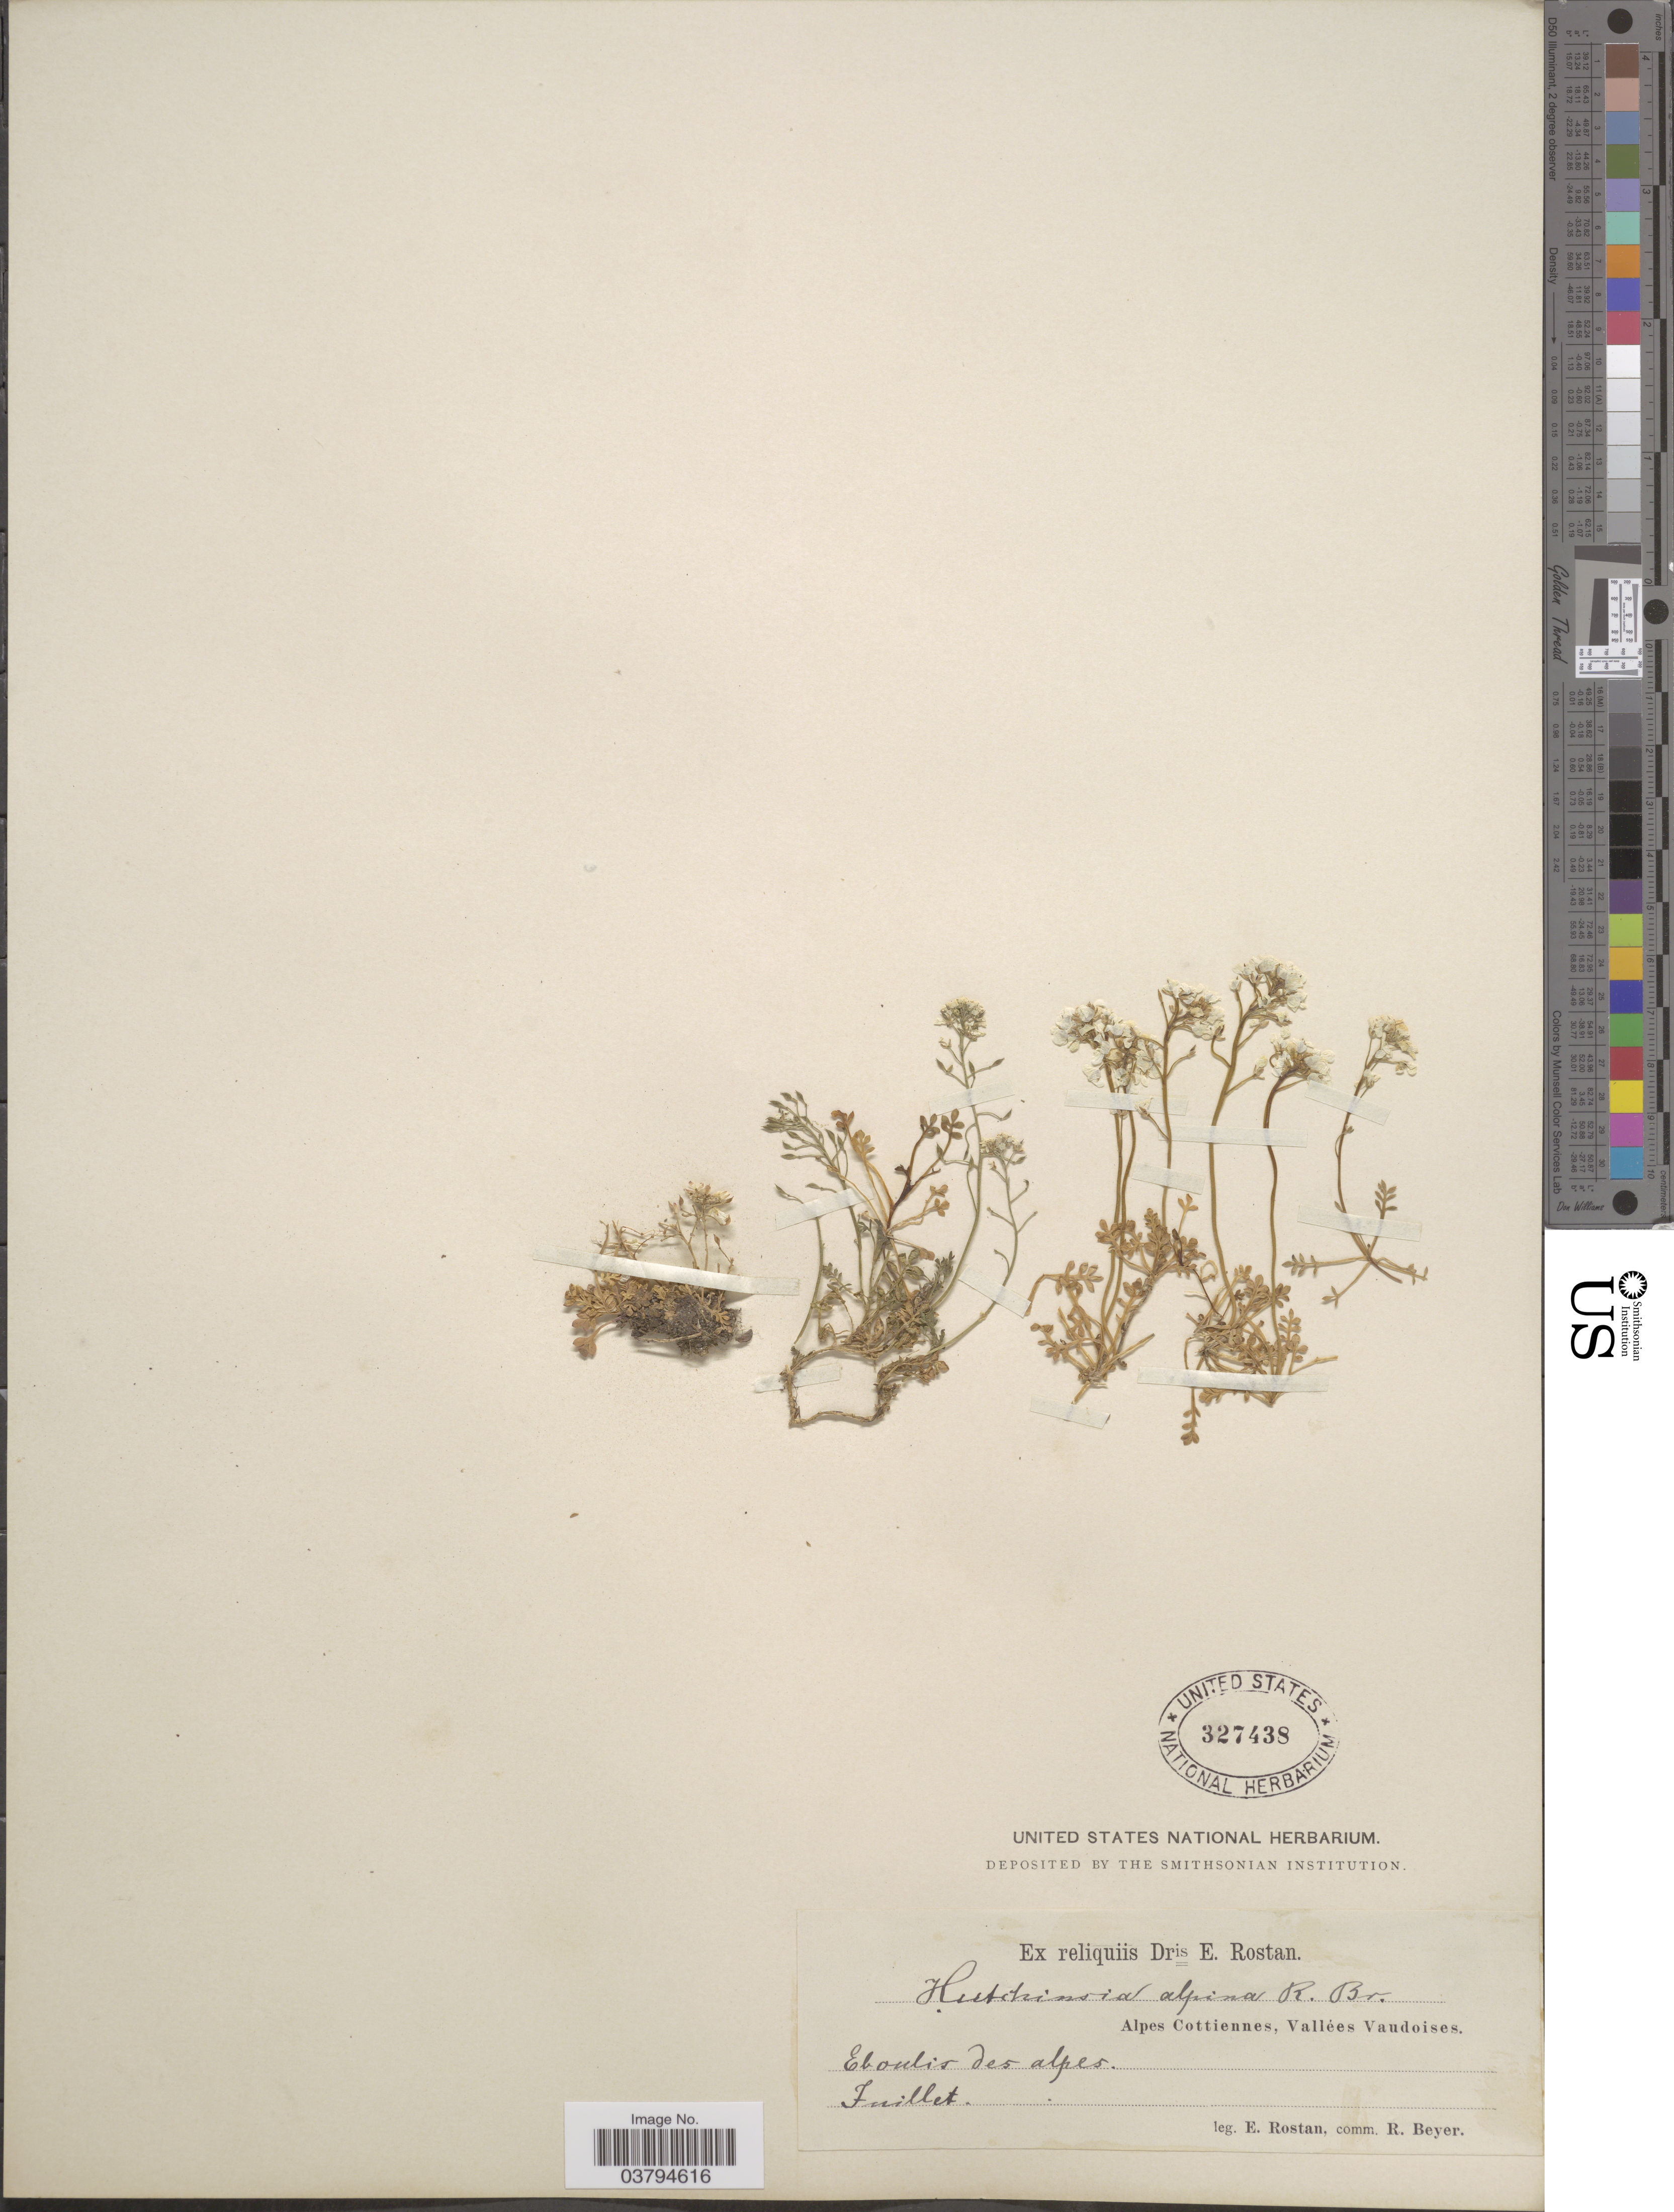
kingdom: Plantae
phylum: Tracheophyta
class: Magnoliopsida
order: Brassicales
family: Brassicaceae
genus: Hutchinsia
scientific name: Hutchinsia alpina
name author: W.T. Aiton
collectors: E. Rostan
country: Italy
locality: Alpes Cottiennes, Vallées Vaudoises. Eboulis des alpes.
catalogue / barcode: US 327438